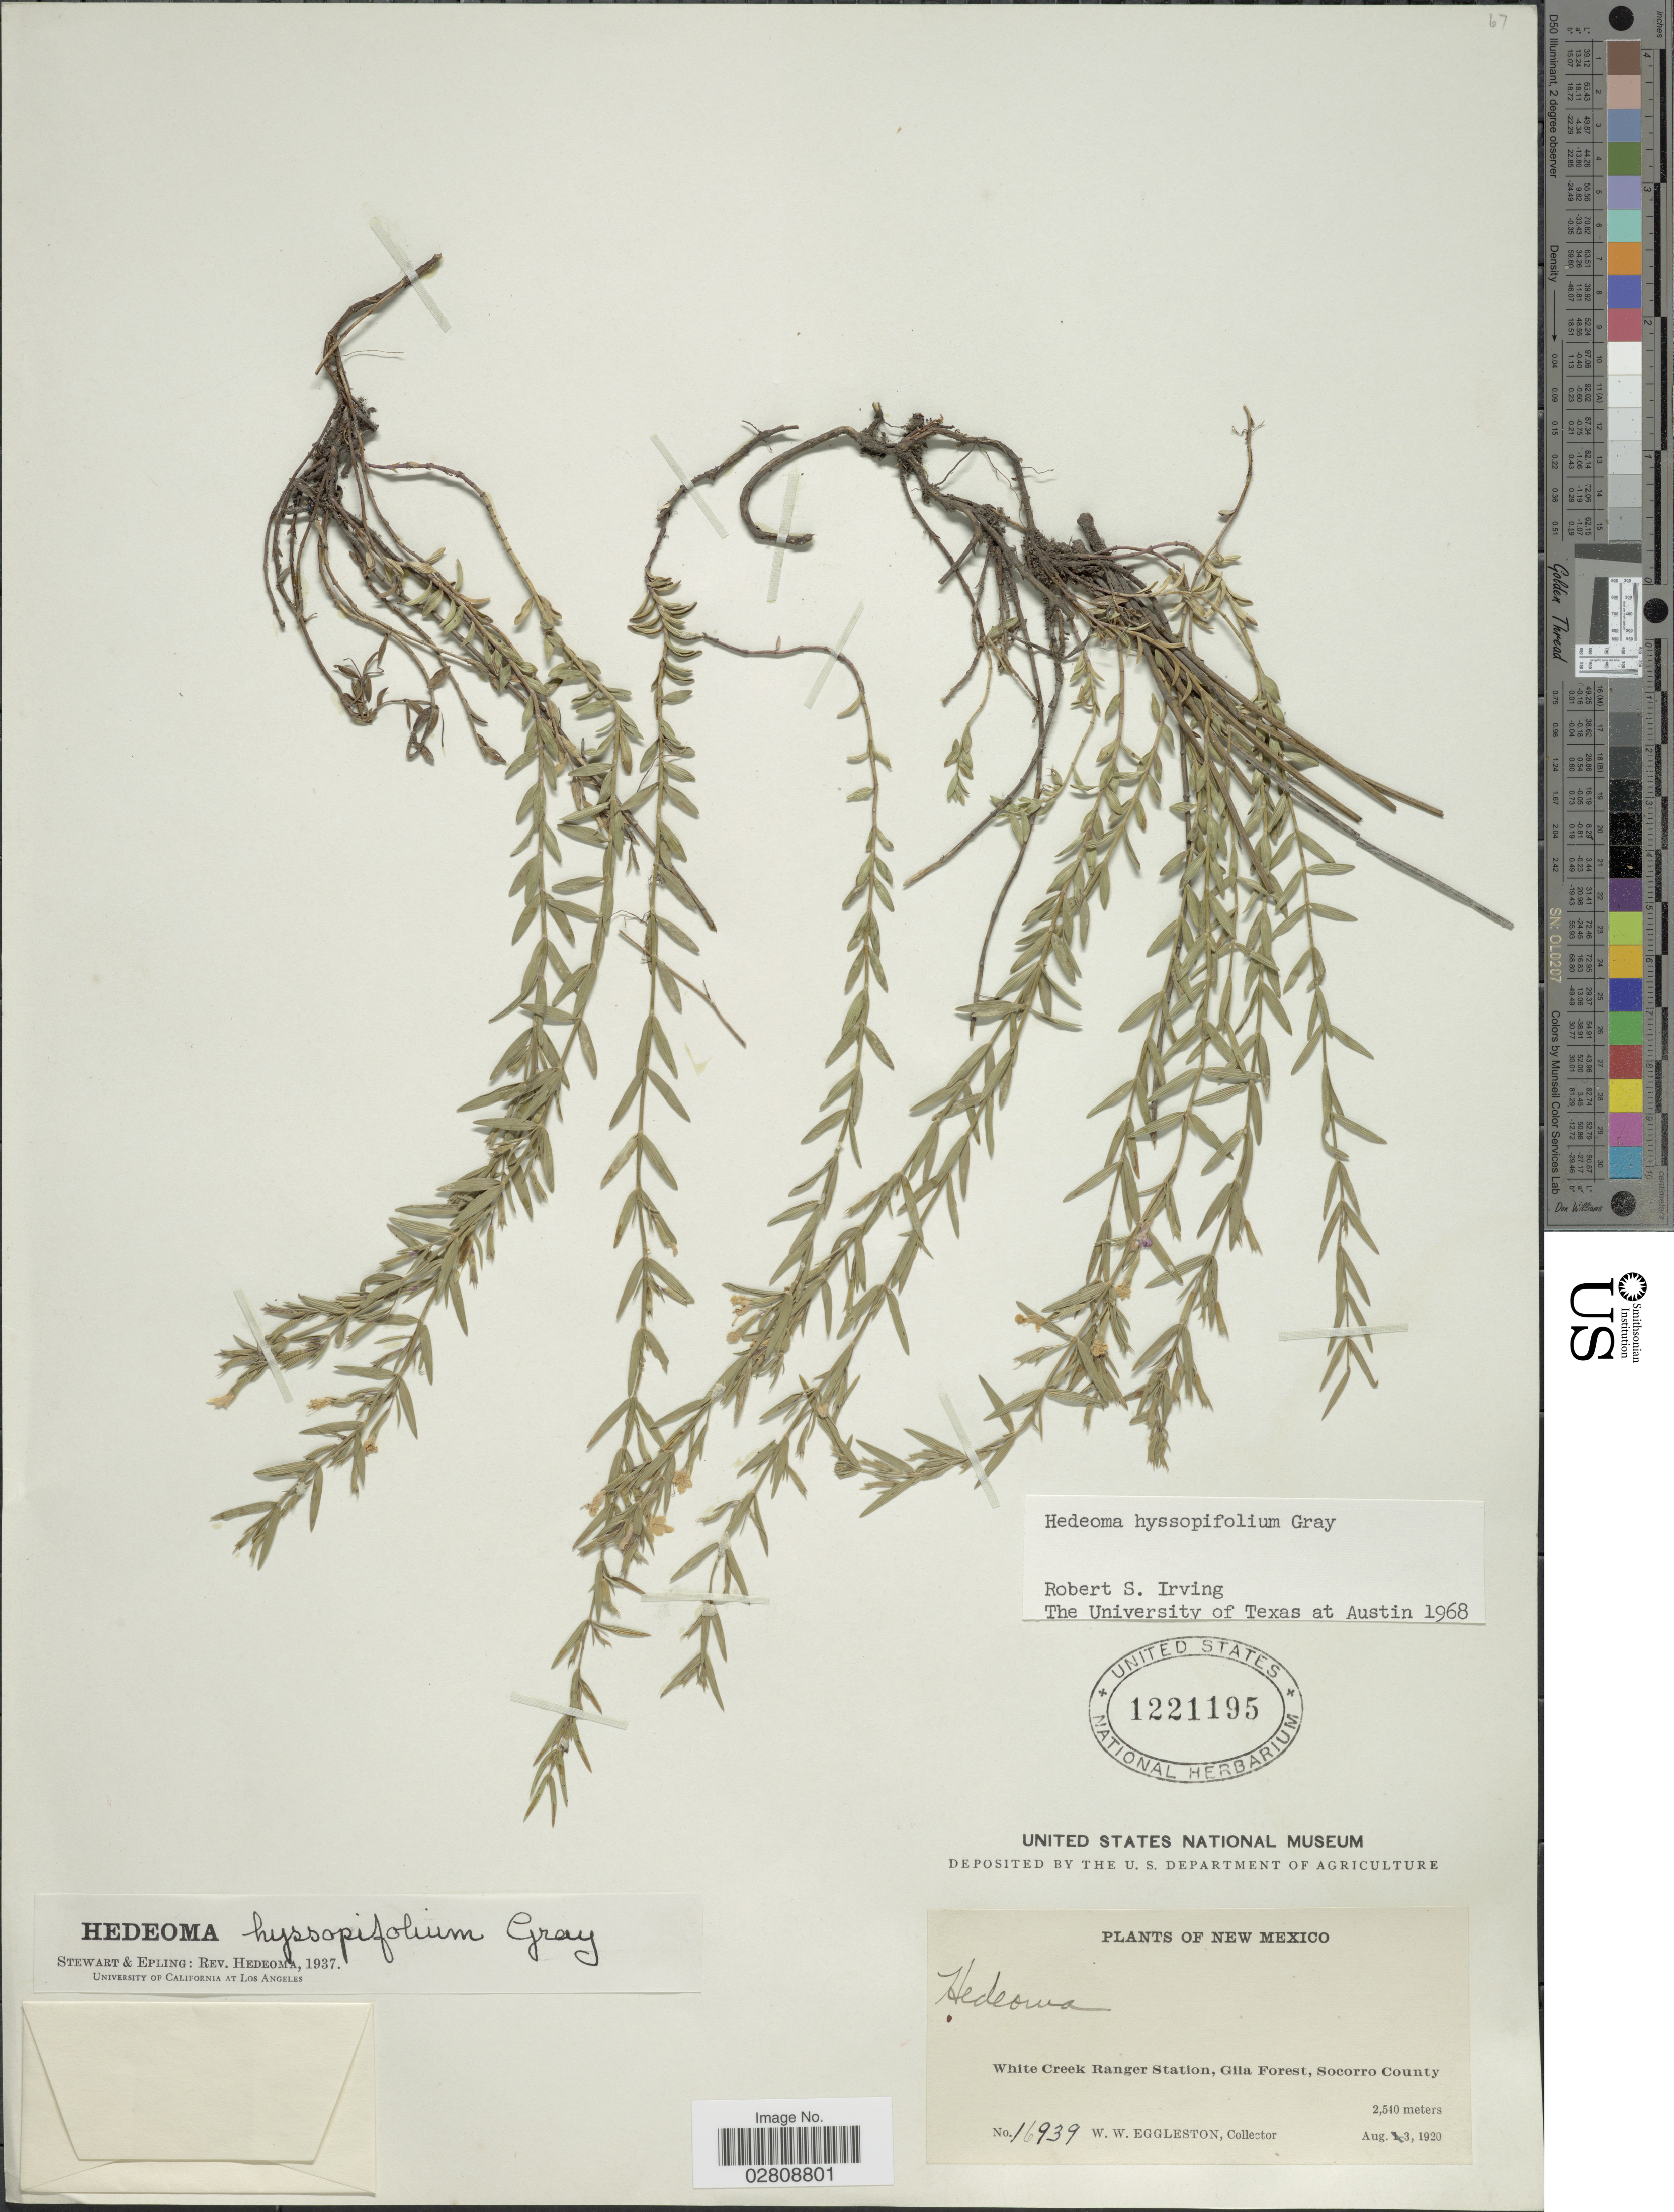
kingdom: Plantae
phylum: Tracheophyta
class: Magnoliopsida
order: Lamiales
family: Lamiaceae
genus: Hedeoma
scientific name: Hedeoma hyssopifolia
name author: A. Gray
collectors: W. W. Eggleston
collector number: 16939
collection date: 1920-08-03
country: United States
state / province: New Mexico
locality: White Creek Ranger Station, Gila Forest, Socorro County.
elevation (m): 2540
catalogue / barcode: US 1221195